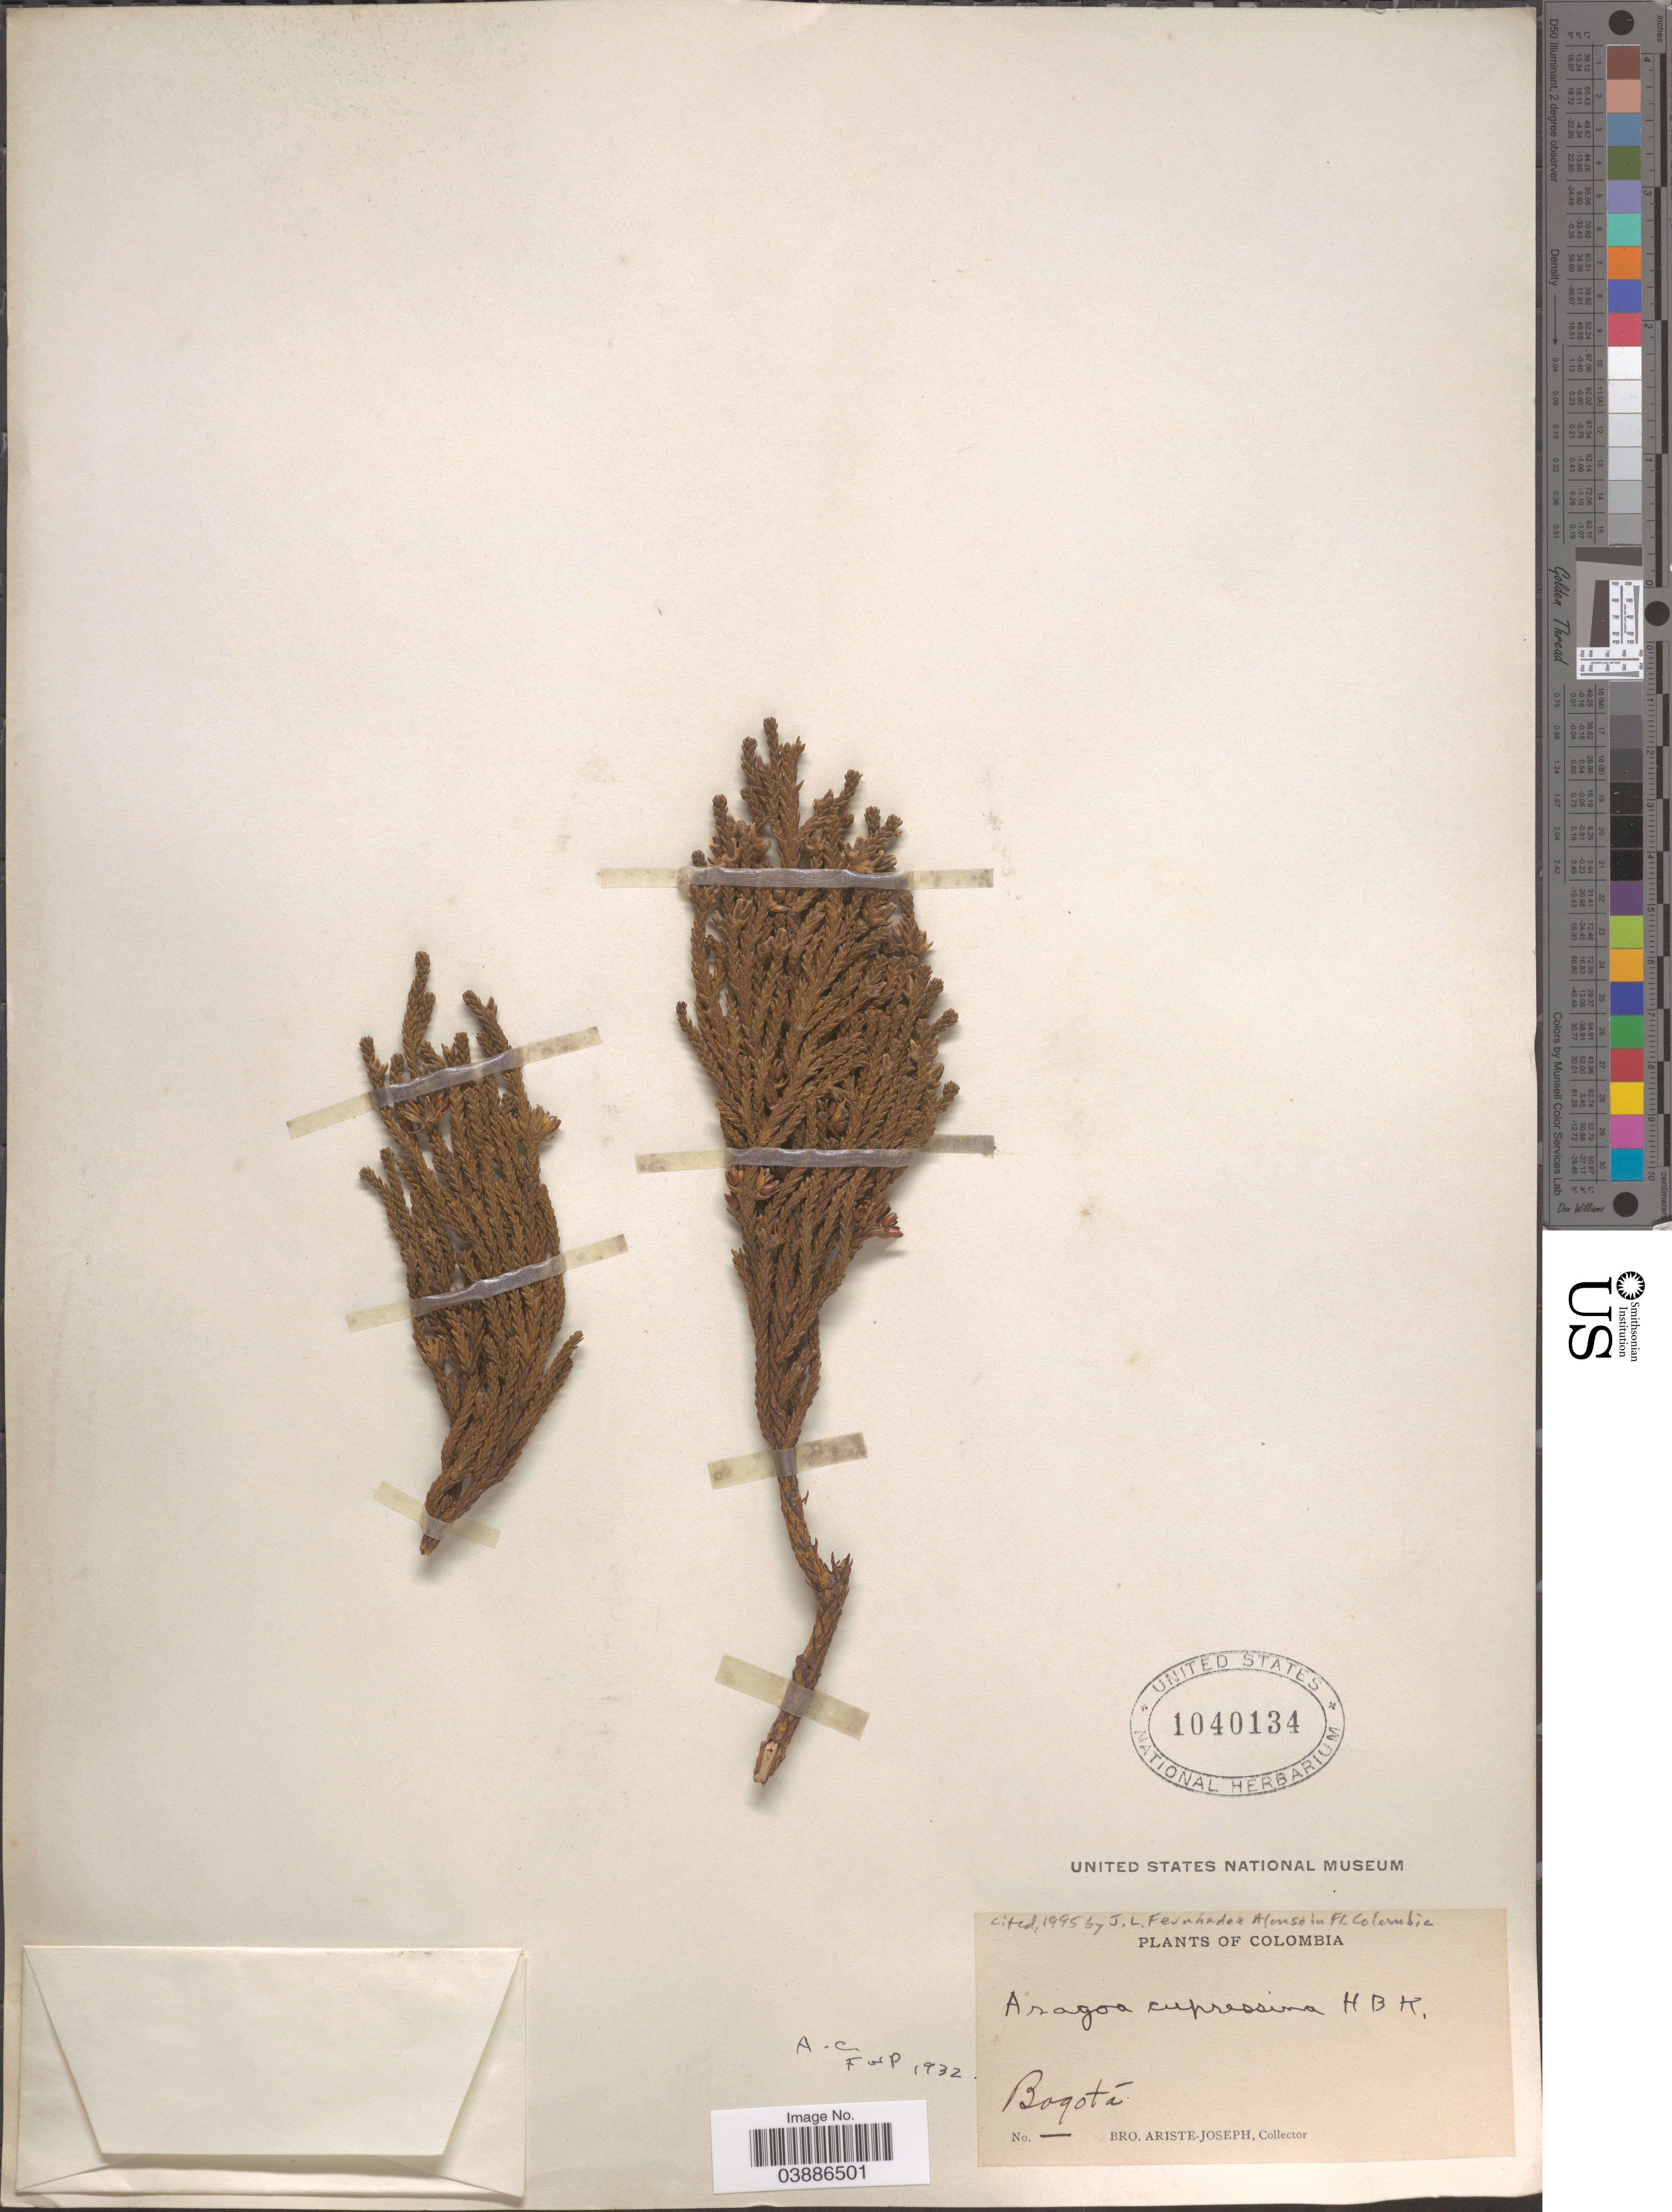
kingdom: Plantae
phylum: Tracheophyta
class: Magnoliopsida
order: Lamiales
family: Plantaginaceae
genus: Aragoa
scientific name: Aragoa cupressina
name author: Kunth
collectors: Bro. Ariste-Joseph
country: Colombia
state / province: Bogota D.C.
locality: Bogotá.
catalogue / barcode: US 1040134